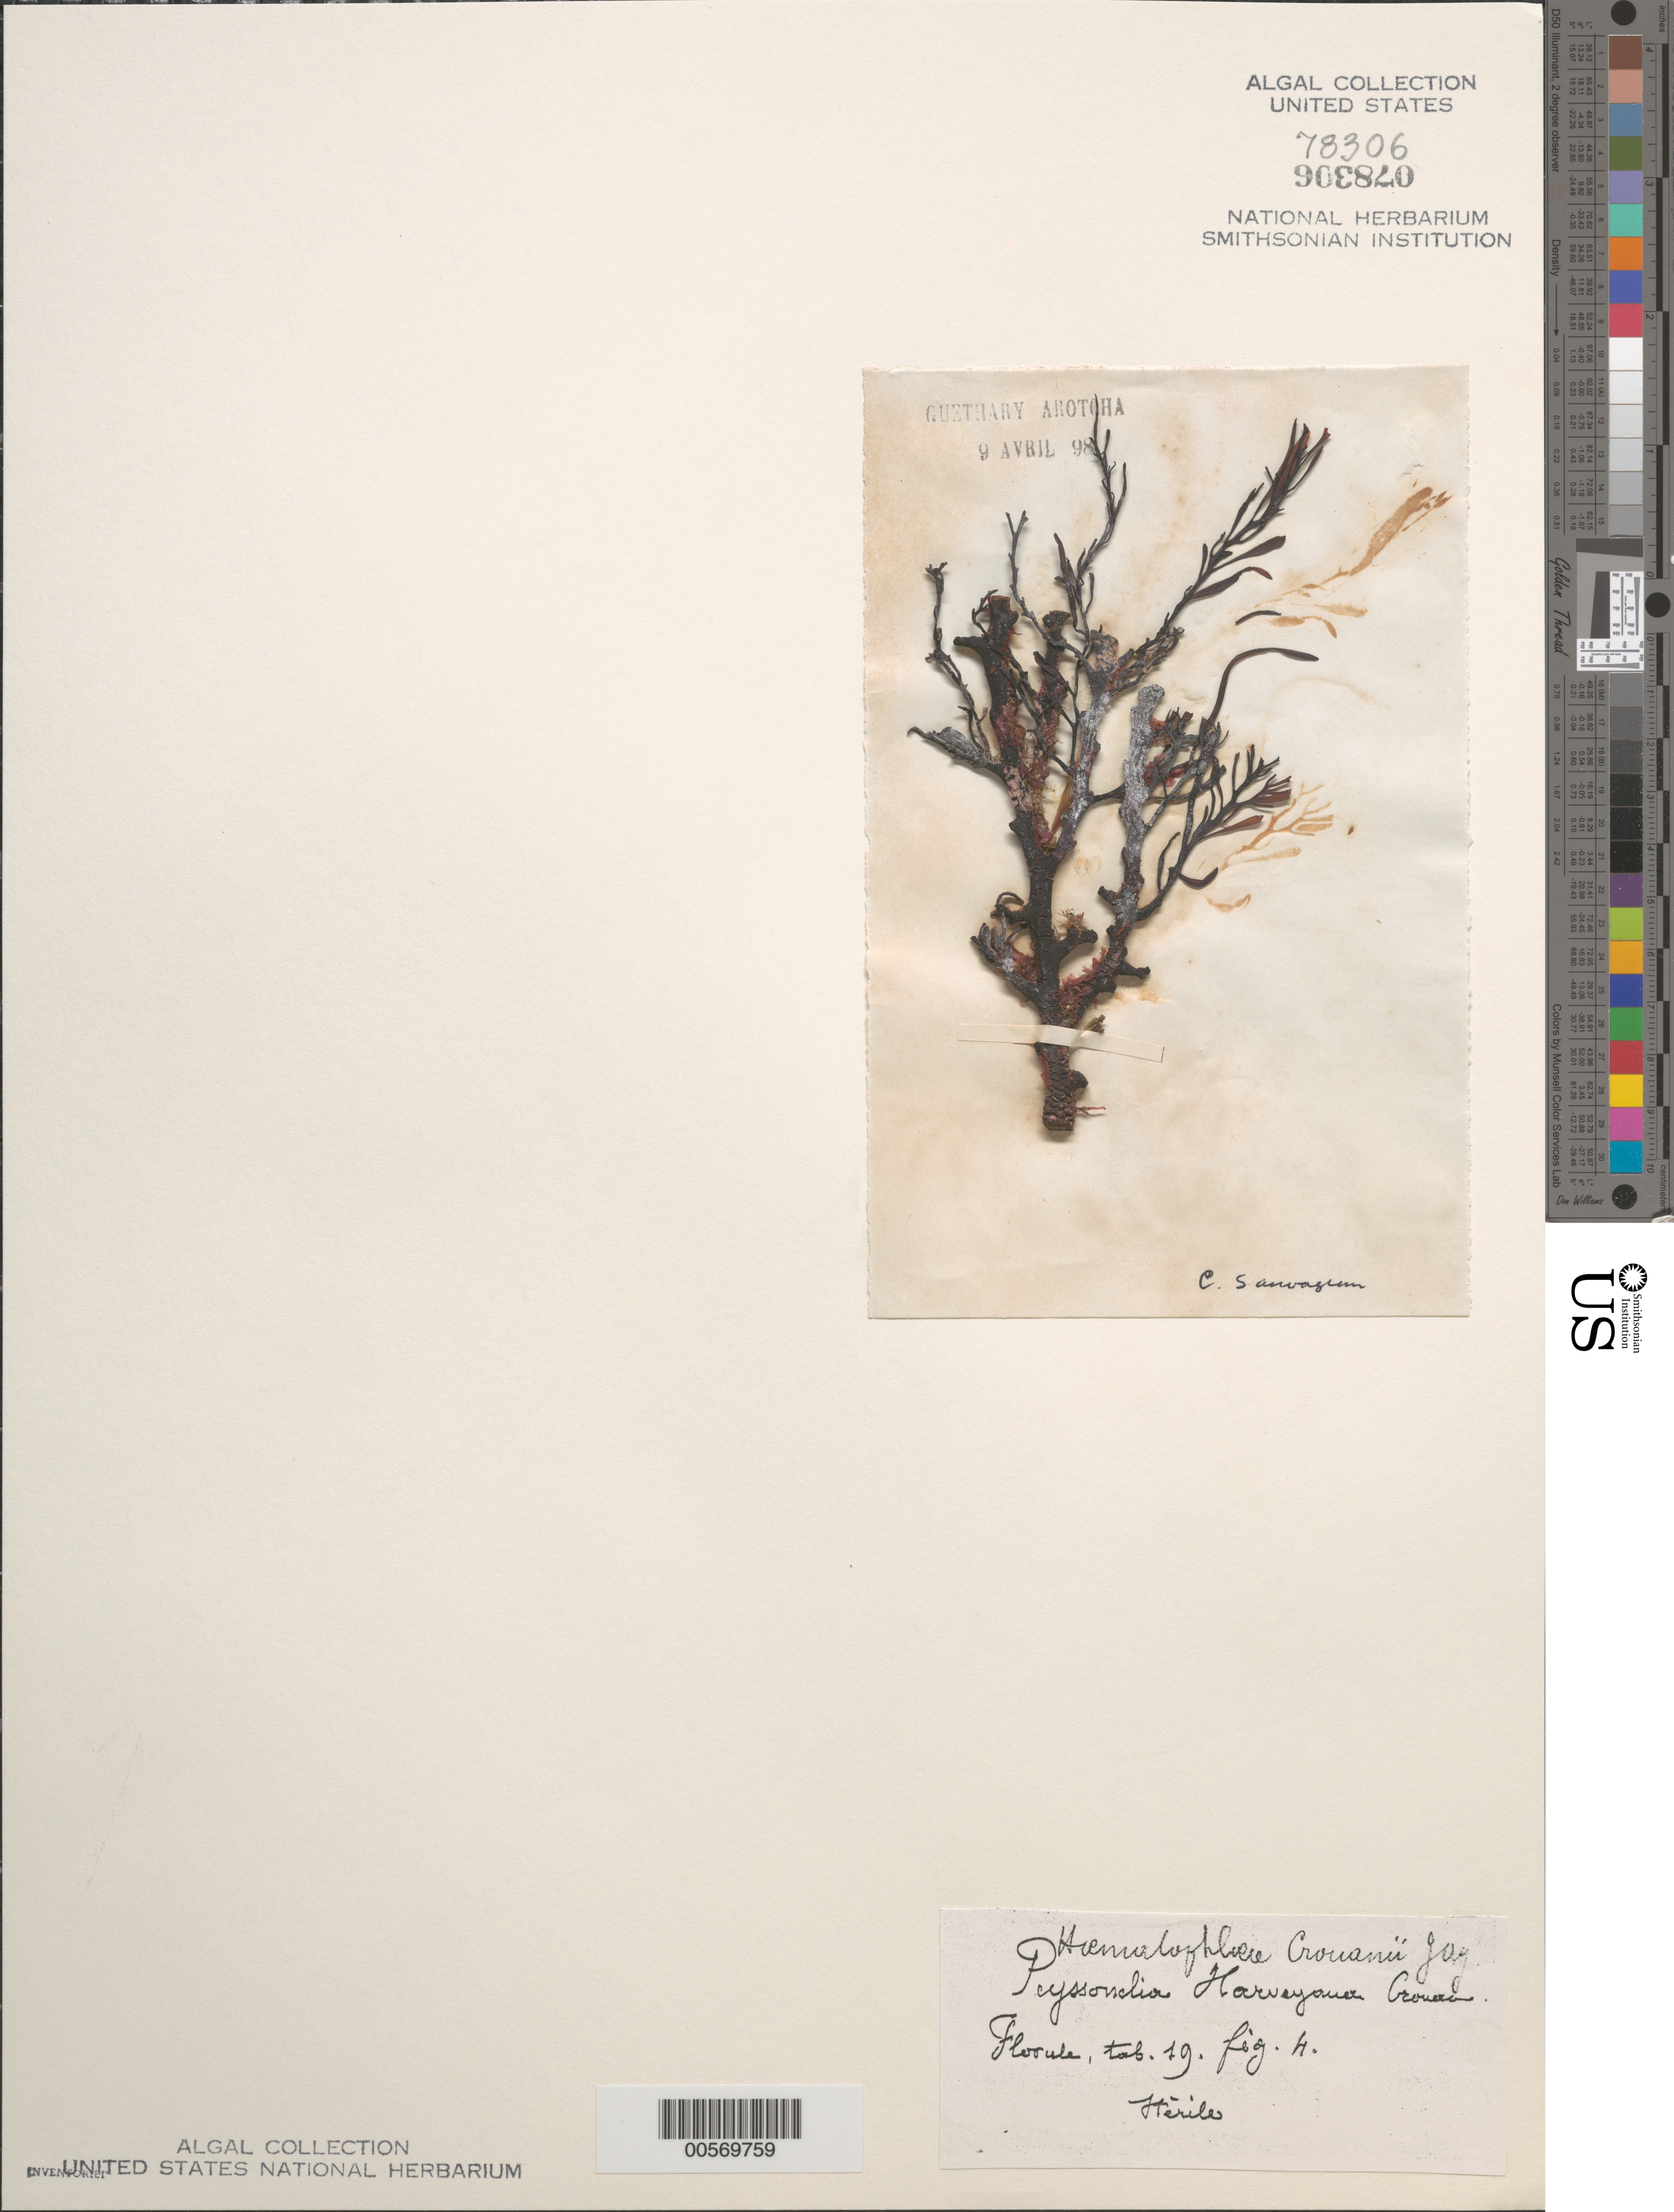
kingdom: Plantae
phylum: Rhodophyta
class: Florideophyceae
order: Peyssonneliales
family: Peyssonneliaceae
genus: Agissea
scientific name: Agissea harveyana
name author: (P. Crouan & H. Crouan ex J. Agardh) Pestana et al.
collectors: C. F. Sauvageau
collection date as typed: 09 Apr 1898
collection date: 1898-04-09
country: France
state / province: Nouvelle-Aquitaine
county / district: Pyrénées-Atlantiques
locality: Guethary Arotcha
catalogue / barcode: US 78306